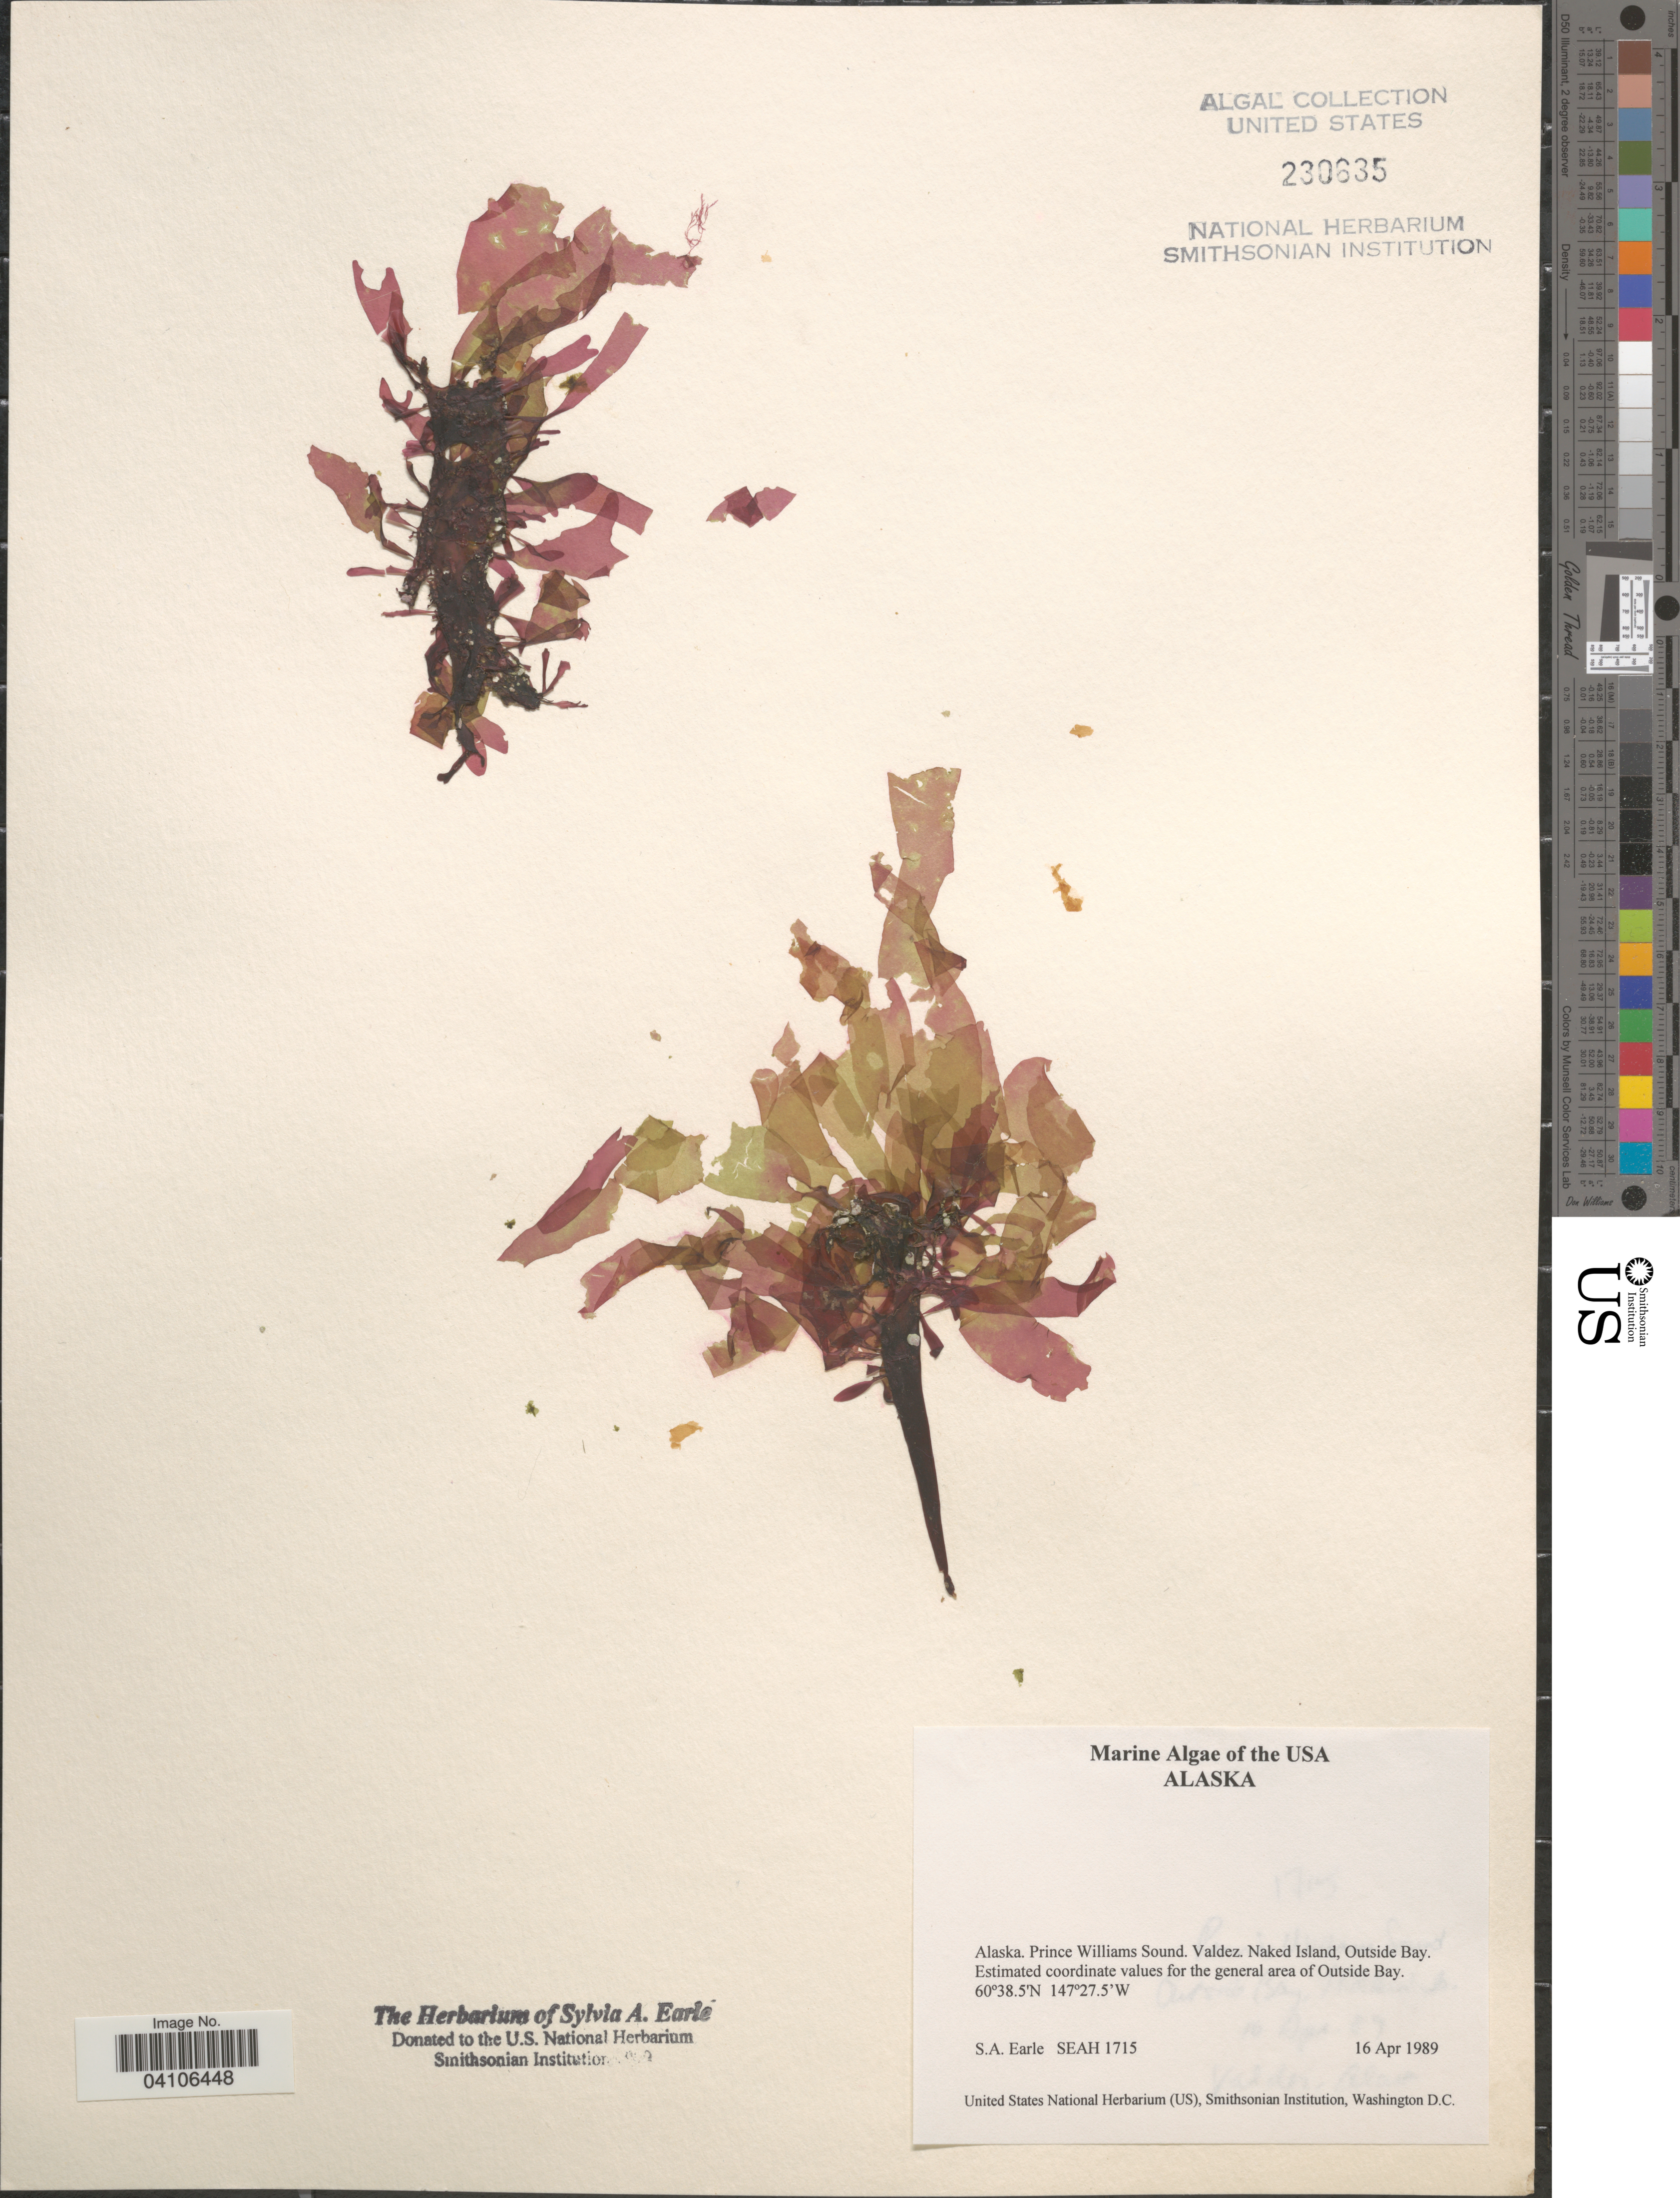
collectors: S. A. Earle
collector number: SEAH1715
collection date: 1989-04-16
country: United States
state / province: Alaska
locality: Prince Williams Sound. Valdez. Naked Island, Outside Bay. Estimated coordinate values for the general area of Outside Bay.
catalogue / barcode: US 230635